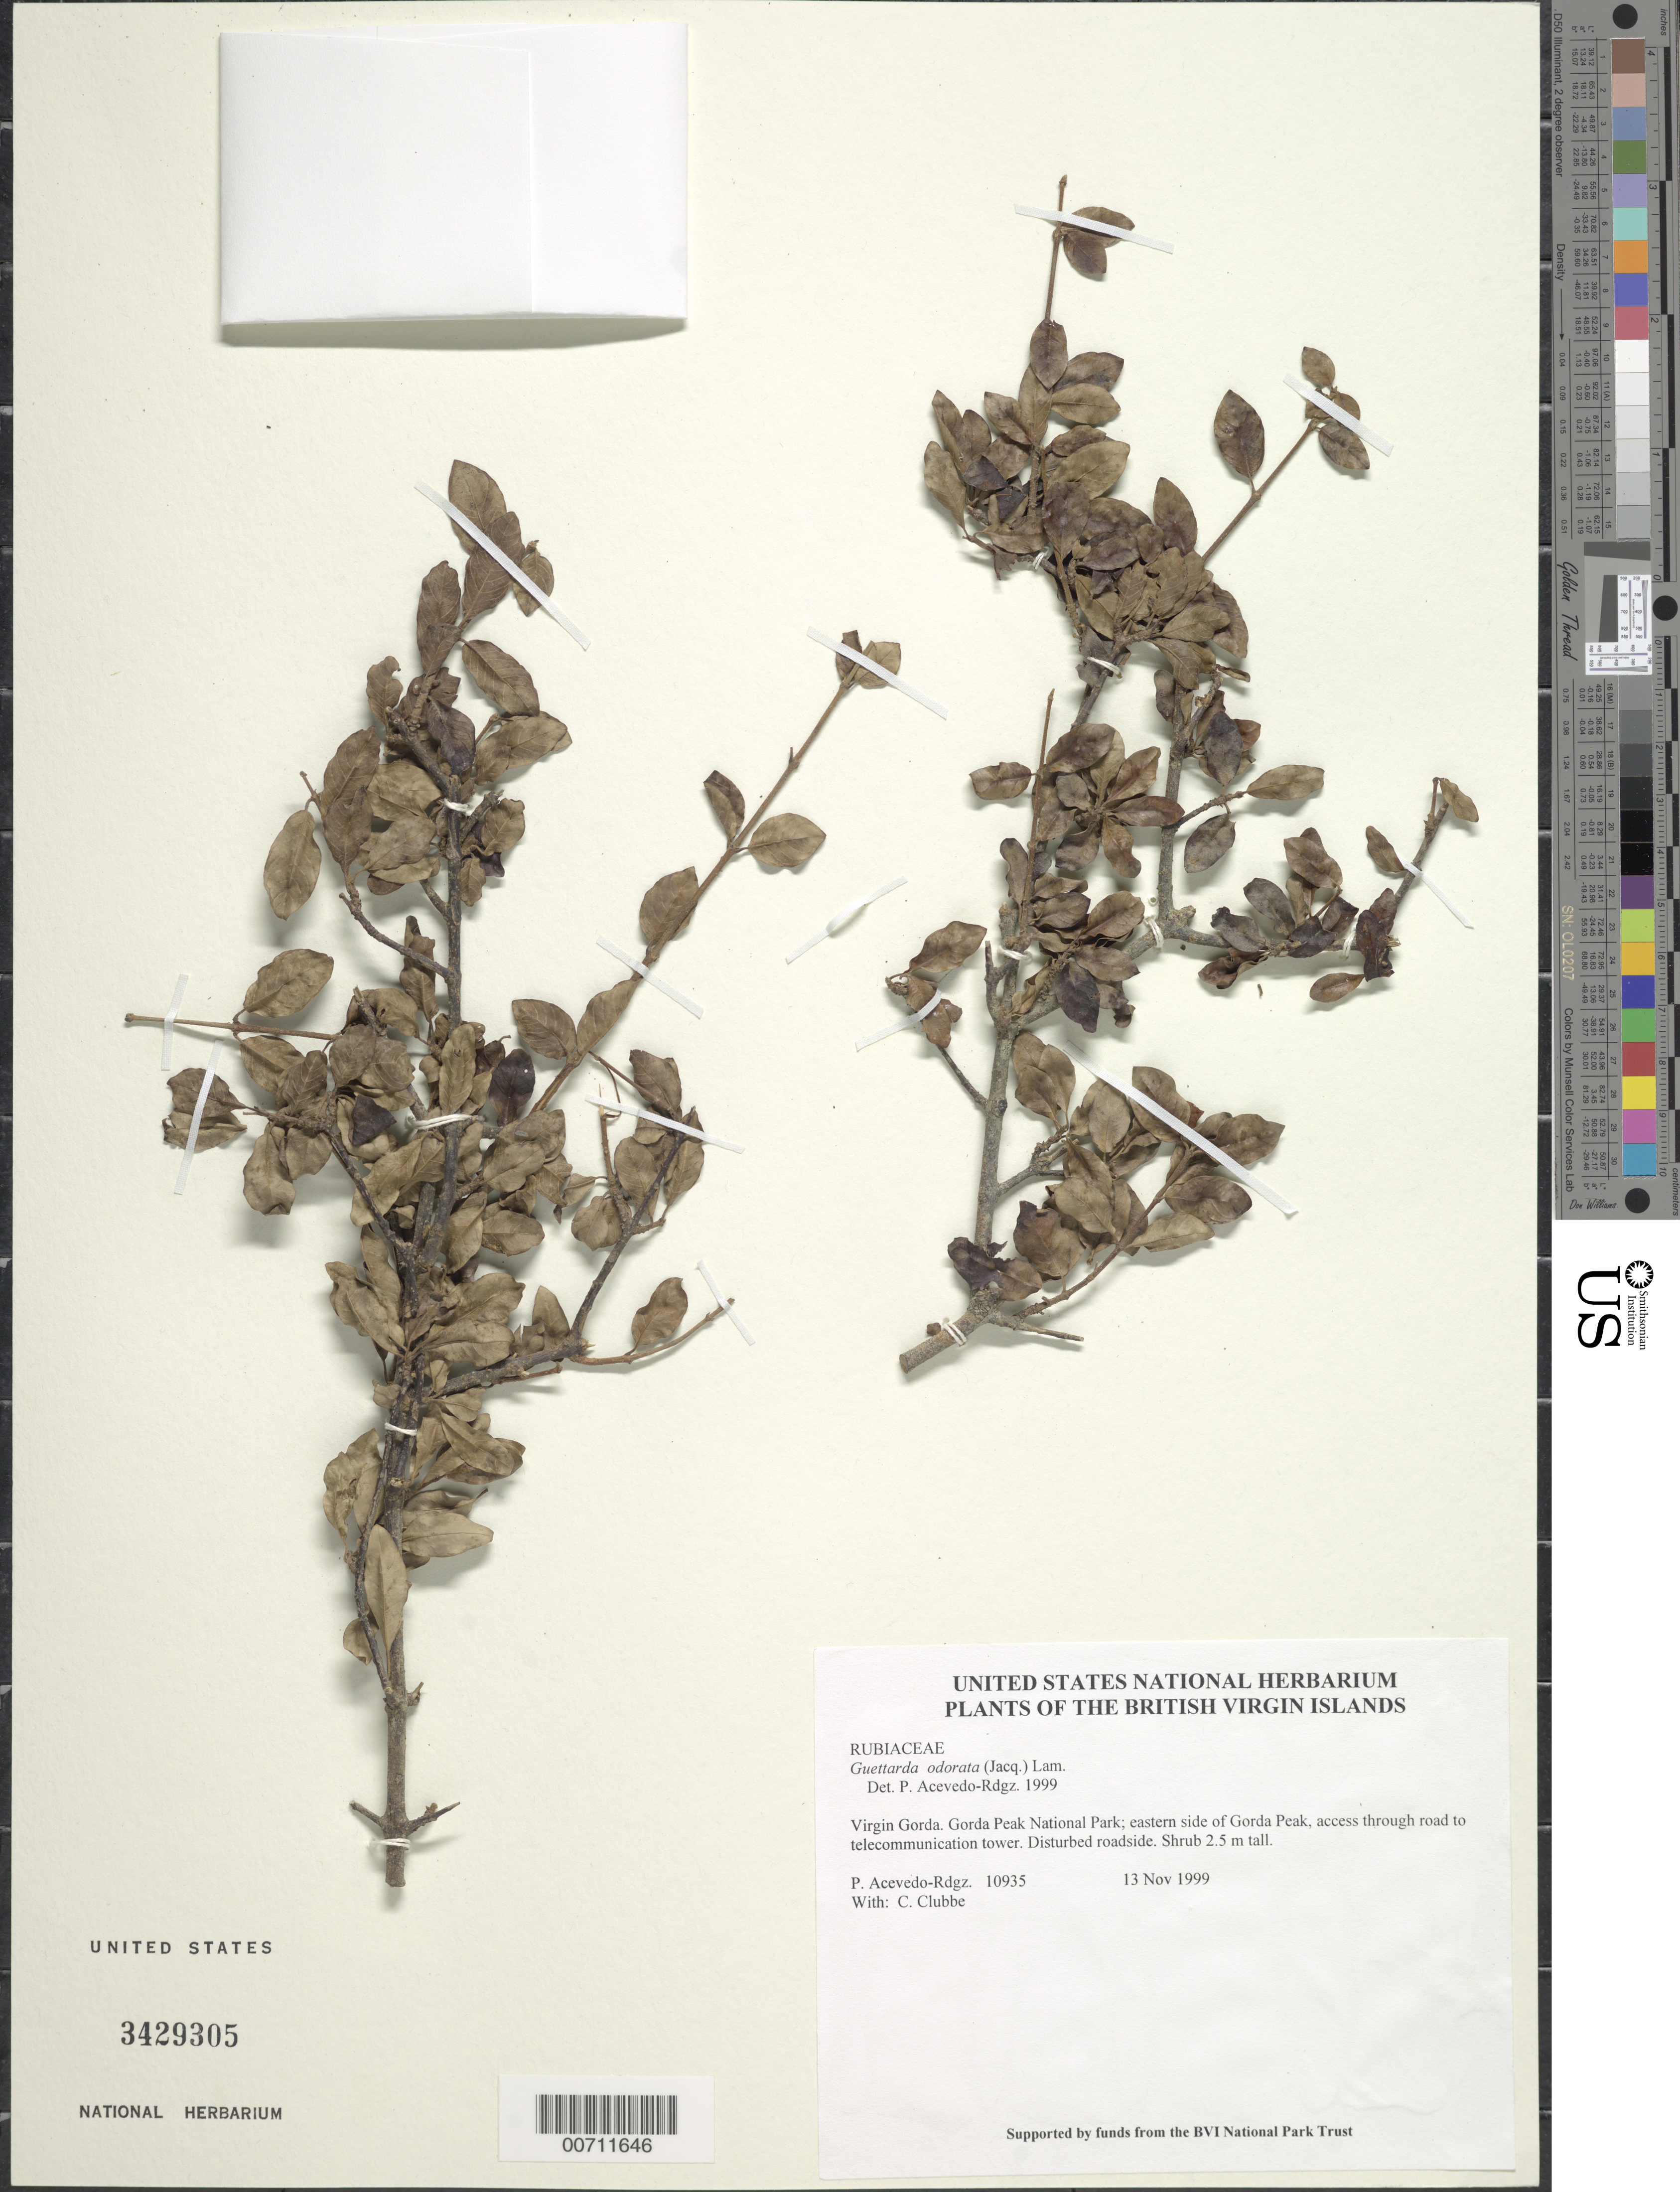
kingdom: Plantae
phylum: Tracheophyta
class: Magnoliopsida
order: Gentianales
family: Rubiaceae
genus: Guettarda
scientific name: Guettarda odorata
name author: (Jacq.) Lam.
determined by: Acevedo-Rodríguez, P., (BOT), Smithsonian Institution - National Museum of Natural History (UNITED STATES)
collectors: P. Acevedo-Rodr., C. Clubbe, M. Gillman & C. Hankamer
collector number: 10935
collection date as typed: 13 Nov 1999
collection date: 1999-11-13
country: British Virgin Islands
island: Virgin Gorda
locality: Gorda Peak National Park; eastern side of Gorda Peak, access through road to telecommunication tower.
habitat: Disturbed roadside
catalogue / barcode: US 3429305